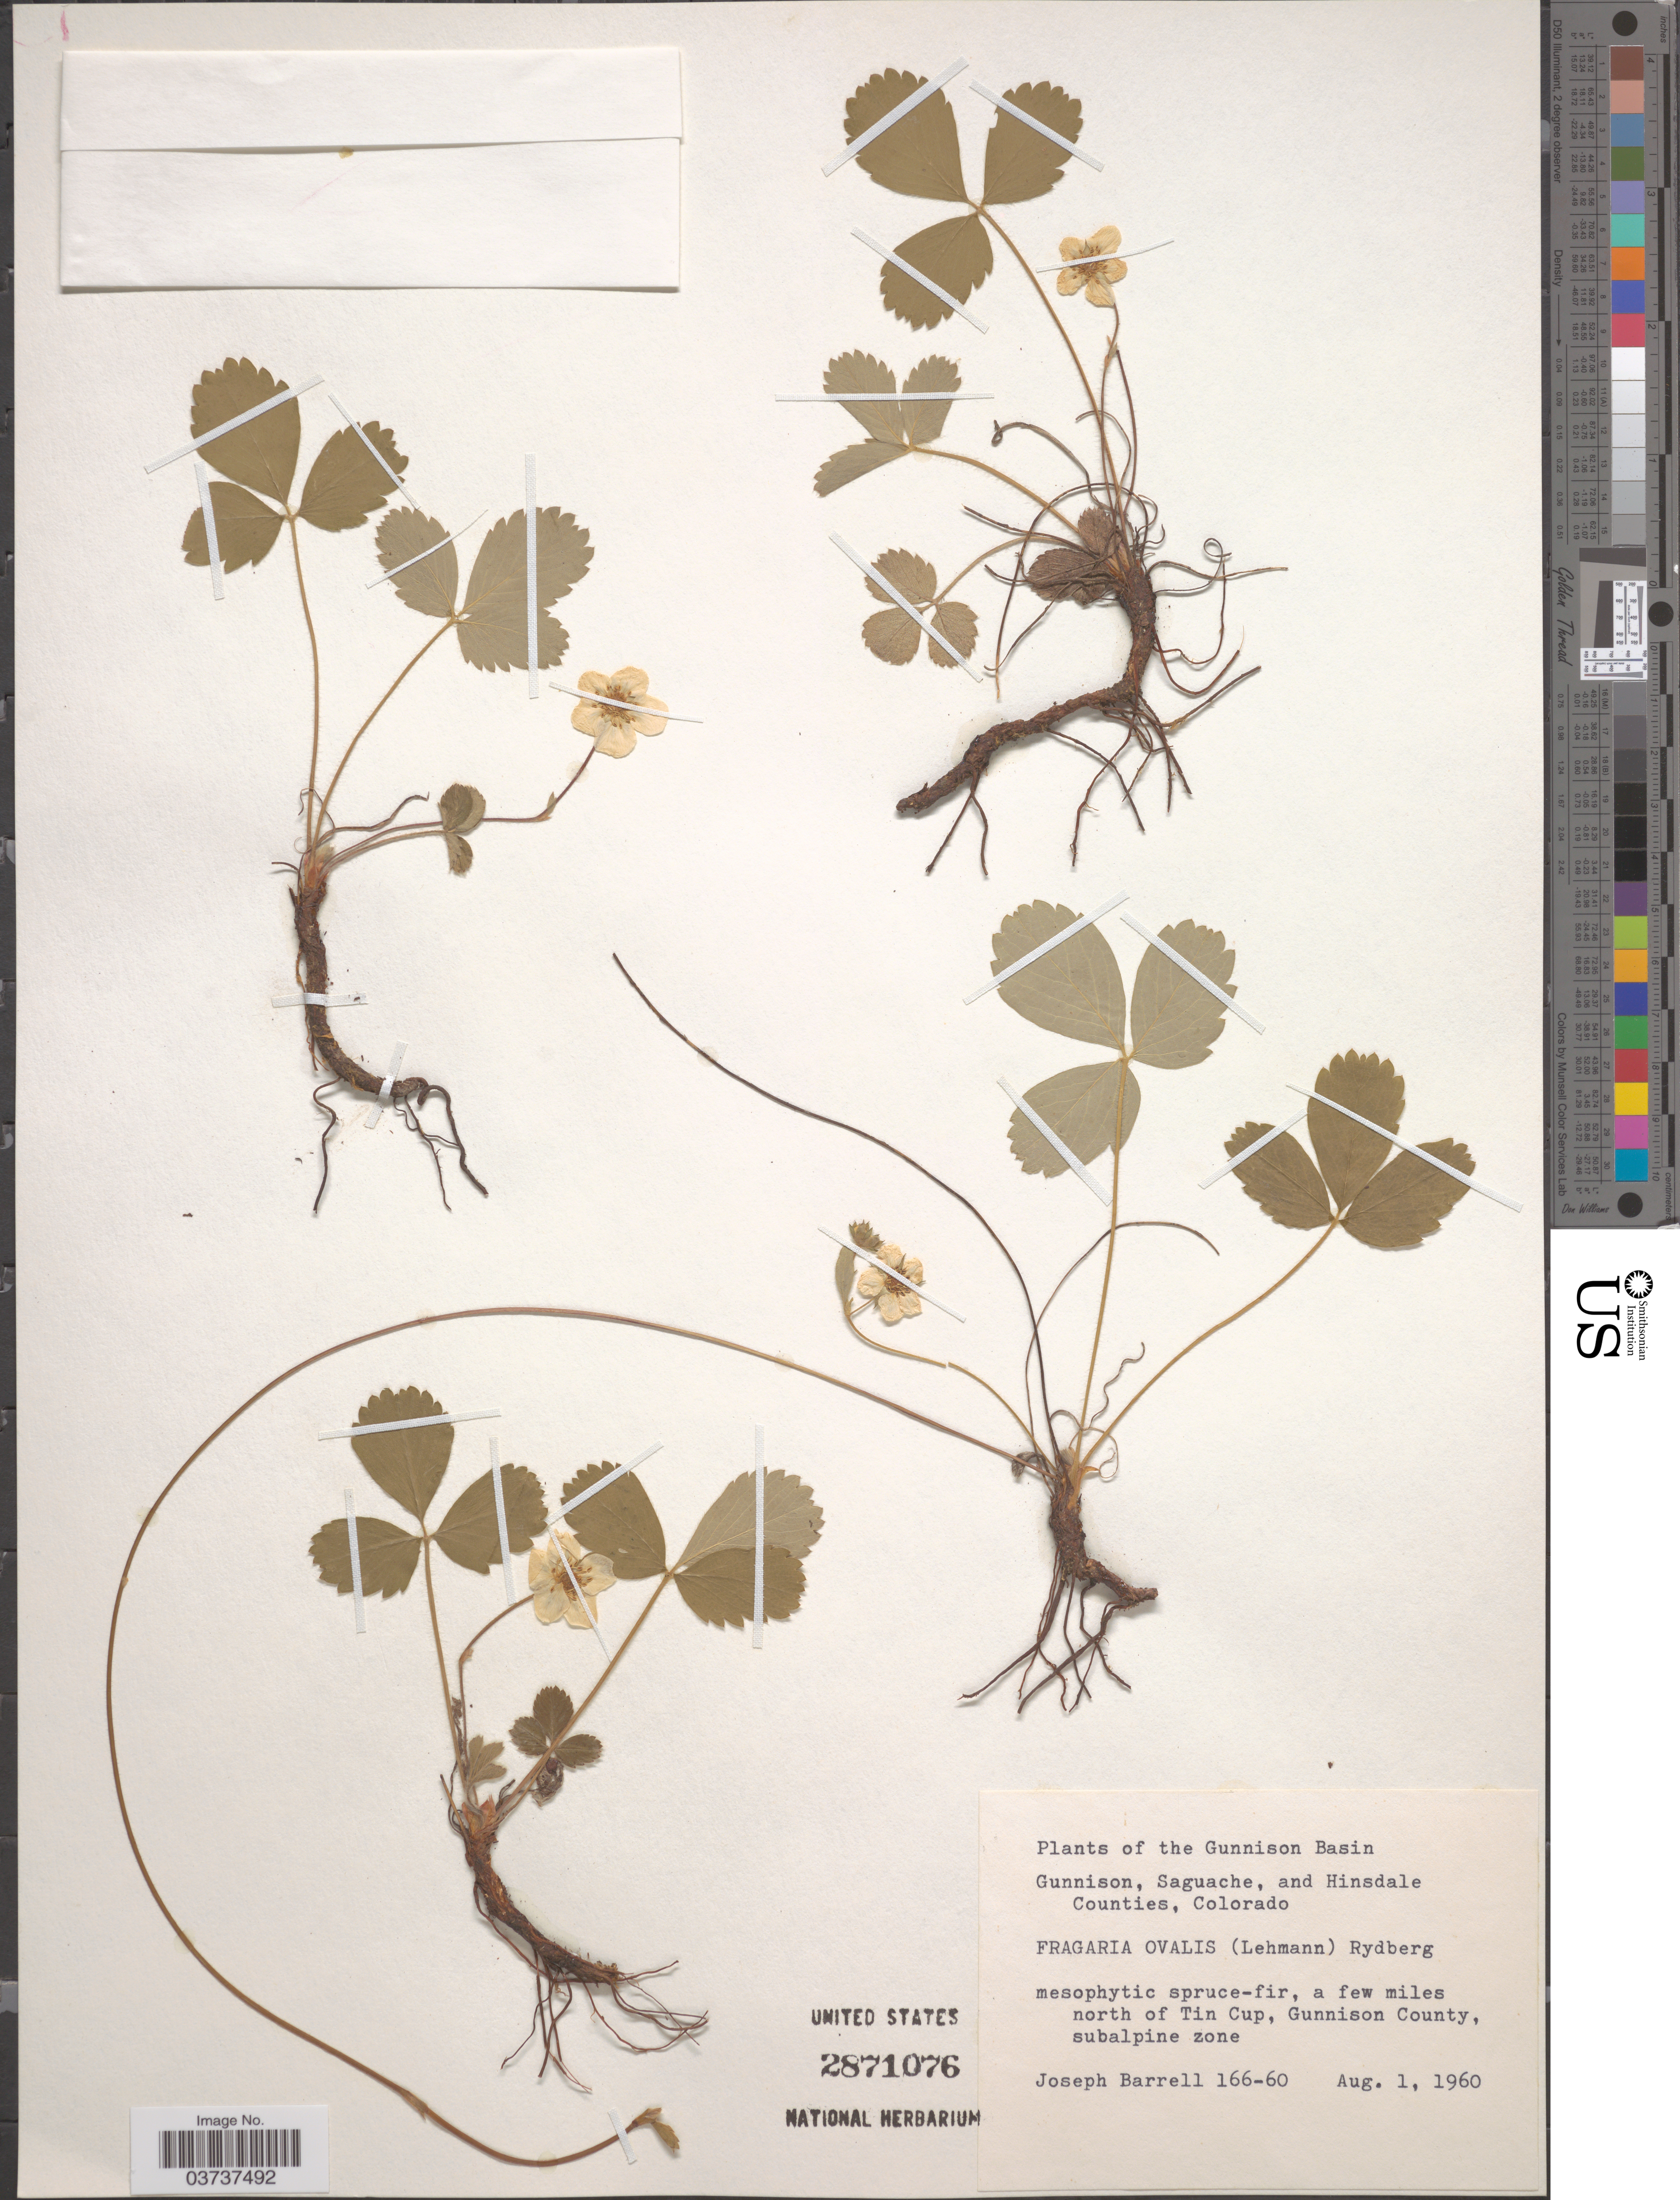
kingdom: Plantae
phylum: Tracheophyta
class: Magnoliopsida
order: Rosales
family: Rosaceae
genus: Fragaria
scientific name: Fragaria virginiana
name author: Mill.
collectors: J. Barrell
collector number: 166-60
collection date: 1960-08-01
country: United States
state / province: Colorado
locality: The Gunnison Basin. A few miles north of Tin Cup, Gunnison County, subalpine zone.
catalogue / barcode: US 2871076